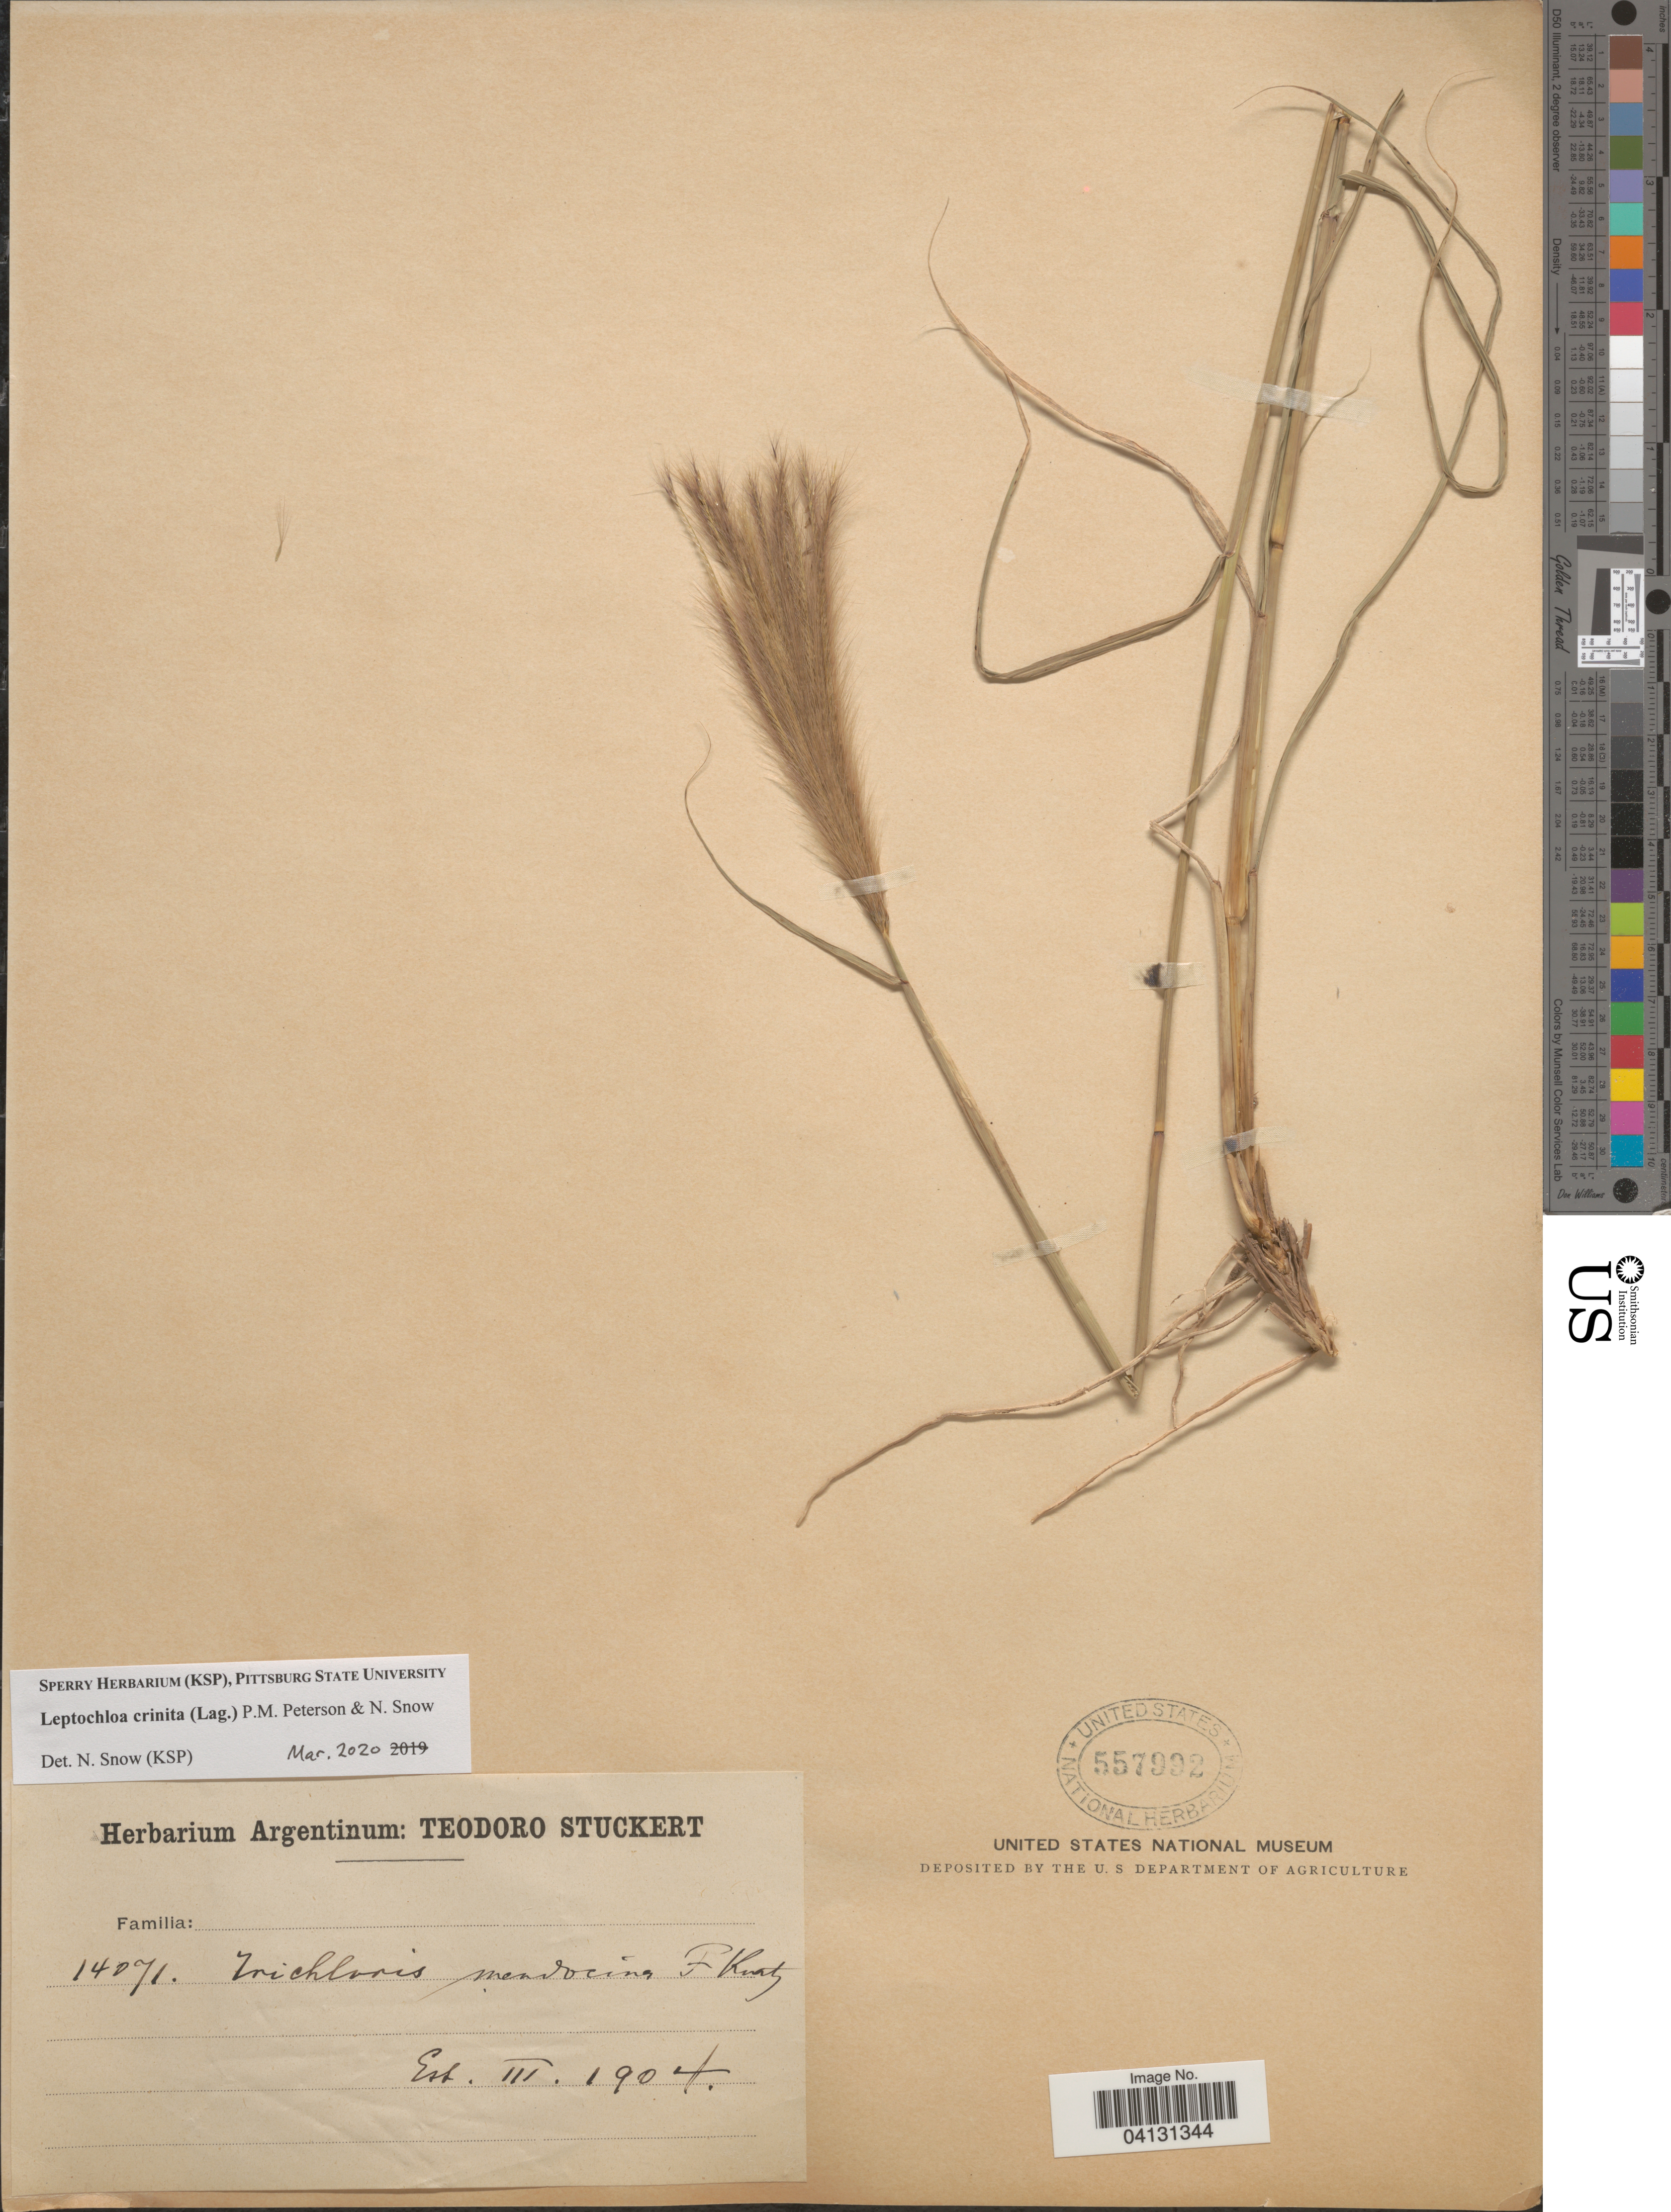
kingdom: Plantae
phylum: Tracheophyta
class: Liliopsida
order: Poales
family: Poaceae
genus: Leptochloa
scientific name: Leptochloa crinita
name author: (Lag.) P.M. Peterson & N. Snow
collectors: Ex herb. Teodoro Stuckert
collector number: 14071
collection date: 1904-03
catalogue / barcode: US 557992